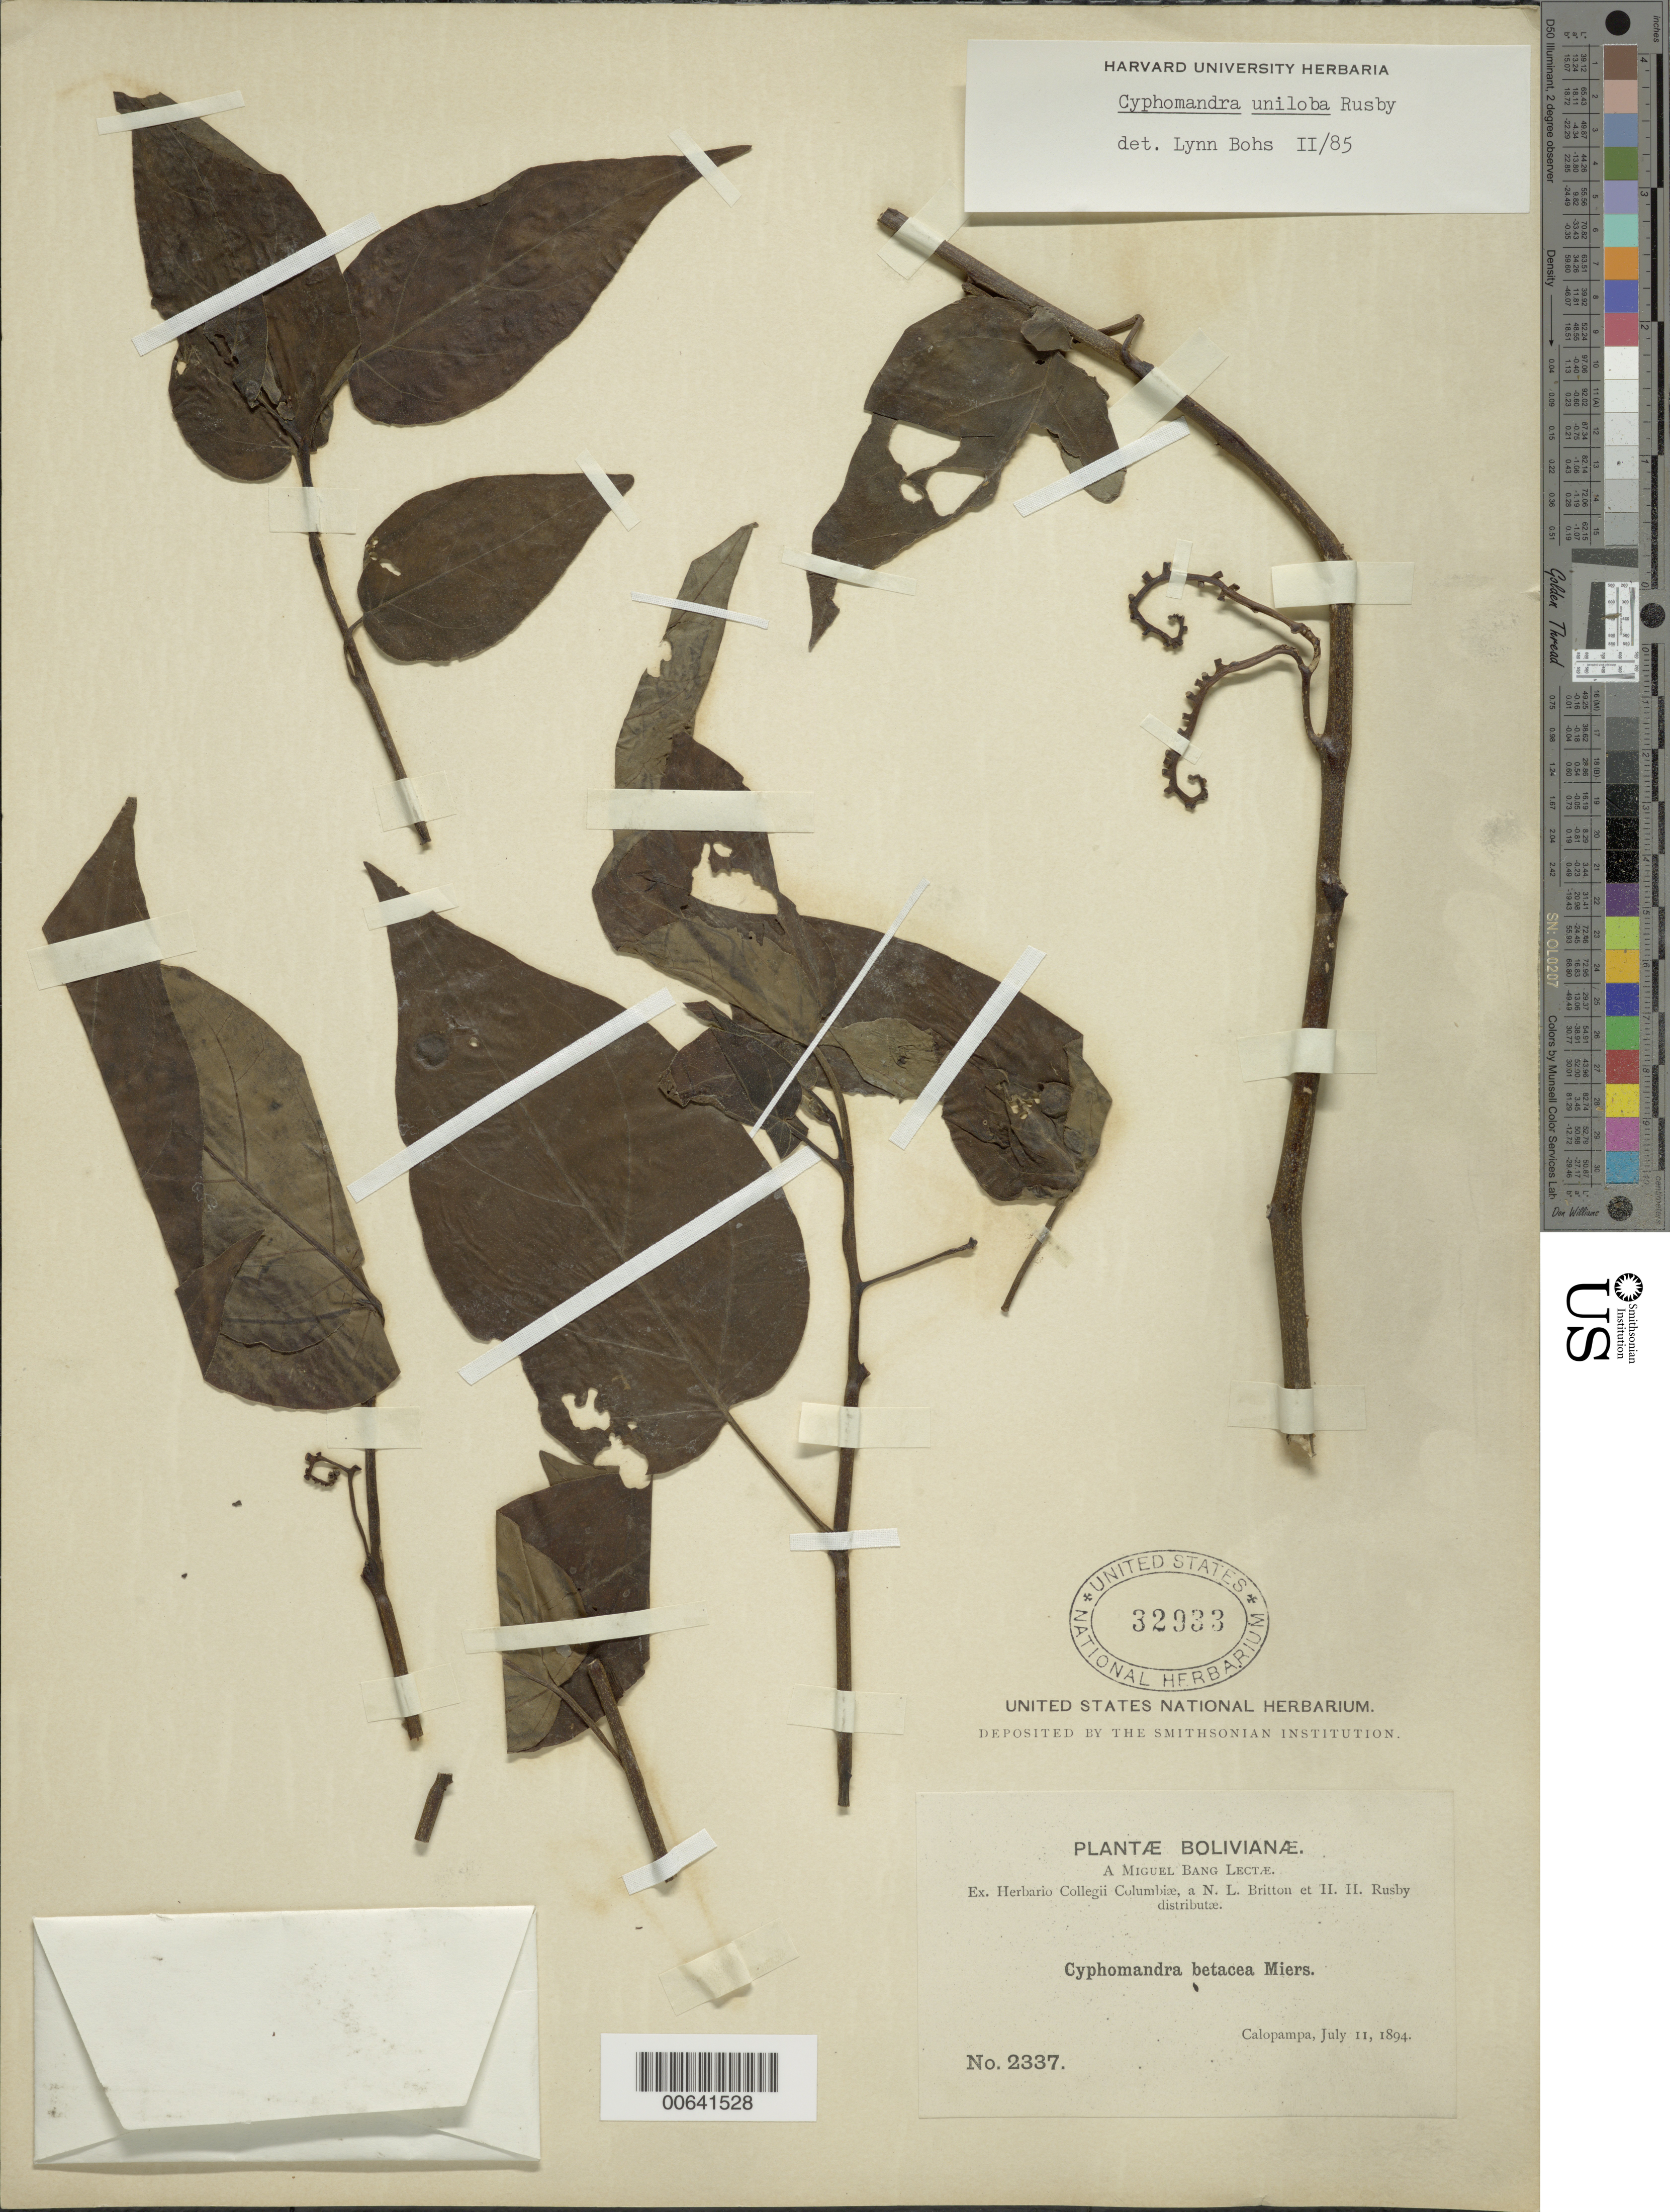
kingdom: Plantae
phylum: Tracheophyta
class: Magnoliopsida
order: Solanales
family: Solanaceae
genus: Cyphomandra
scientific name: Cyphomandra uniloba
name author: Rusby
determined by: Bohs, L. A.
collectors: M. Bang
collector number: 2337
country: Bolivia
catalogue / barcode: US 32933